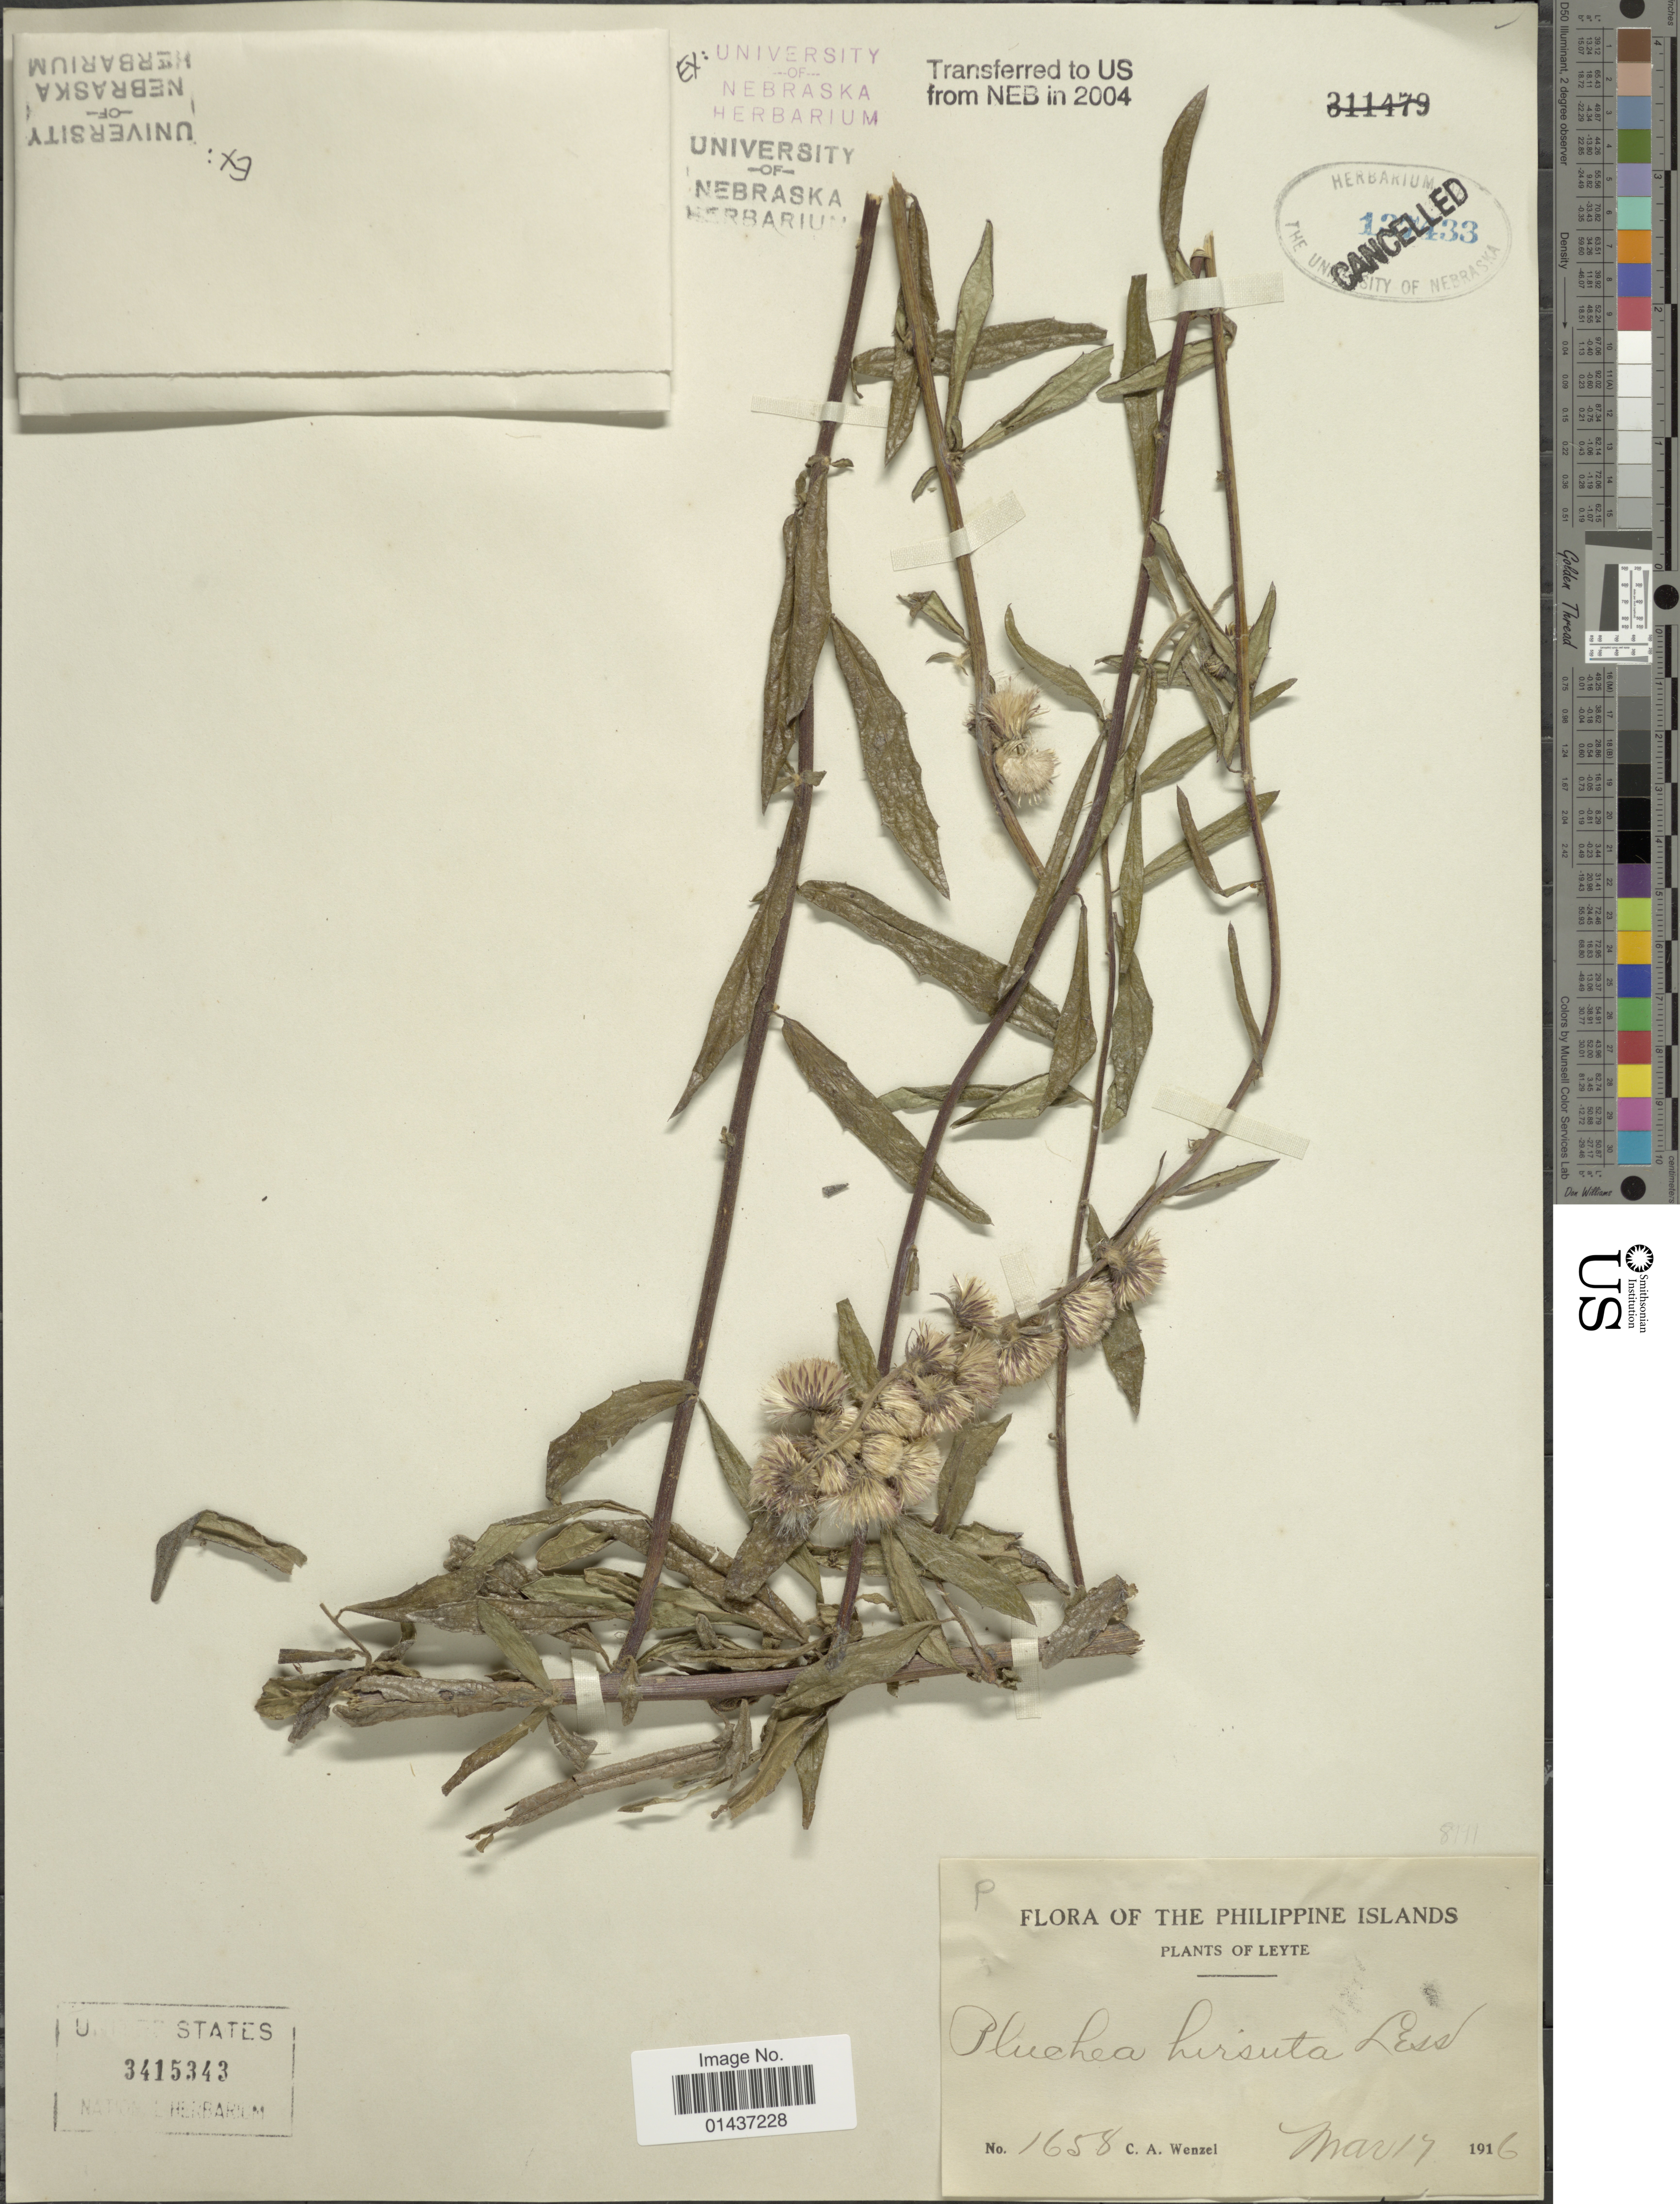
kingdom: Plantae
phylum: Tracheophyta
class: Magnoliopsida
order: Asterales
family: Asteraceae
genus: Pluchea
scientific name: Pluchea hirsuta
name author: (L.) Less.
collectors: C. Wenzel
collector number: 1658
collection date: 1916-03-17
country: Philippines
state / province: Eastern Visayas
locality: The Philippine Islands, Leyte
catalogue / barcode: US 3415343